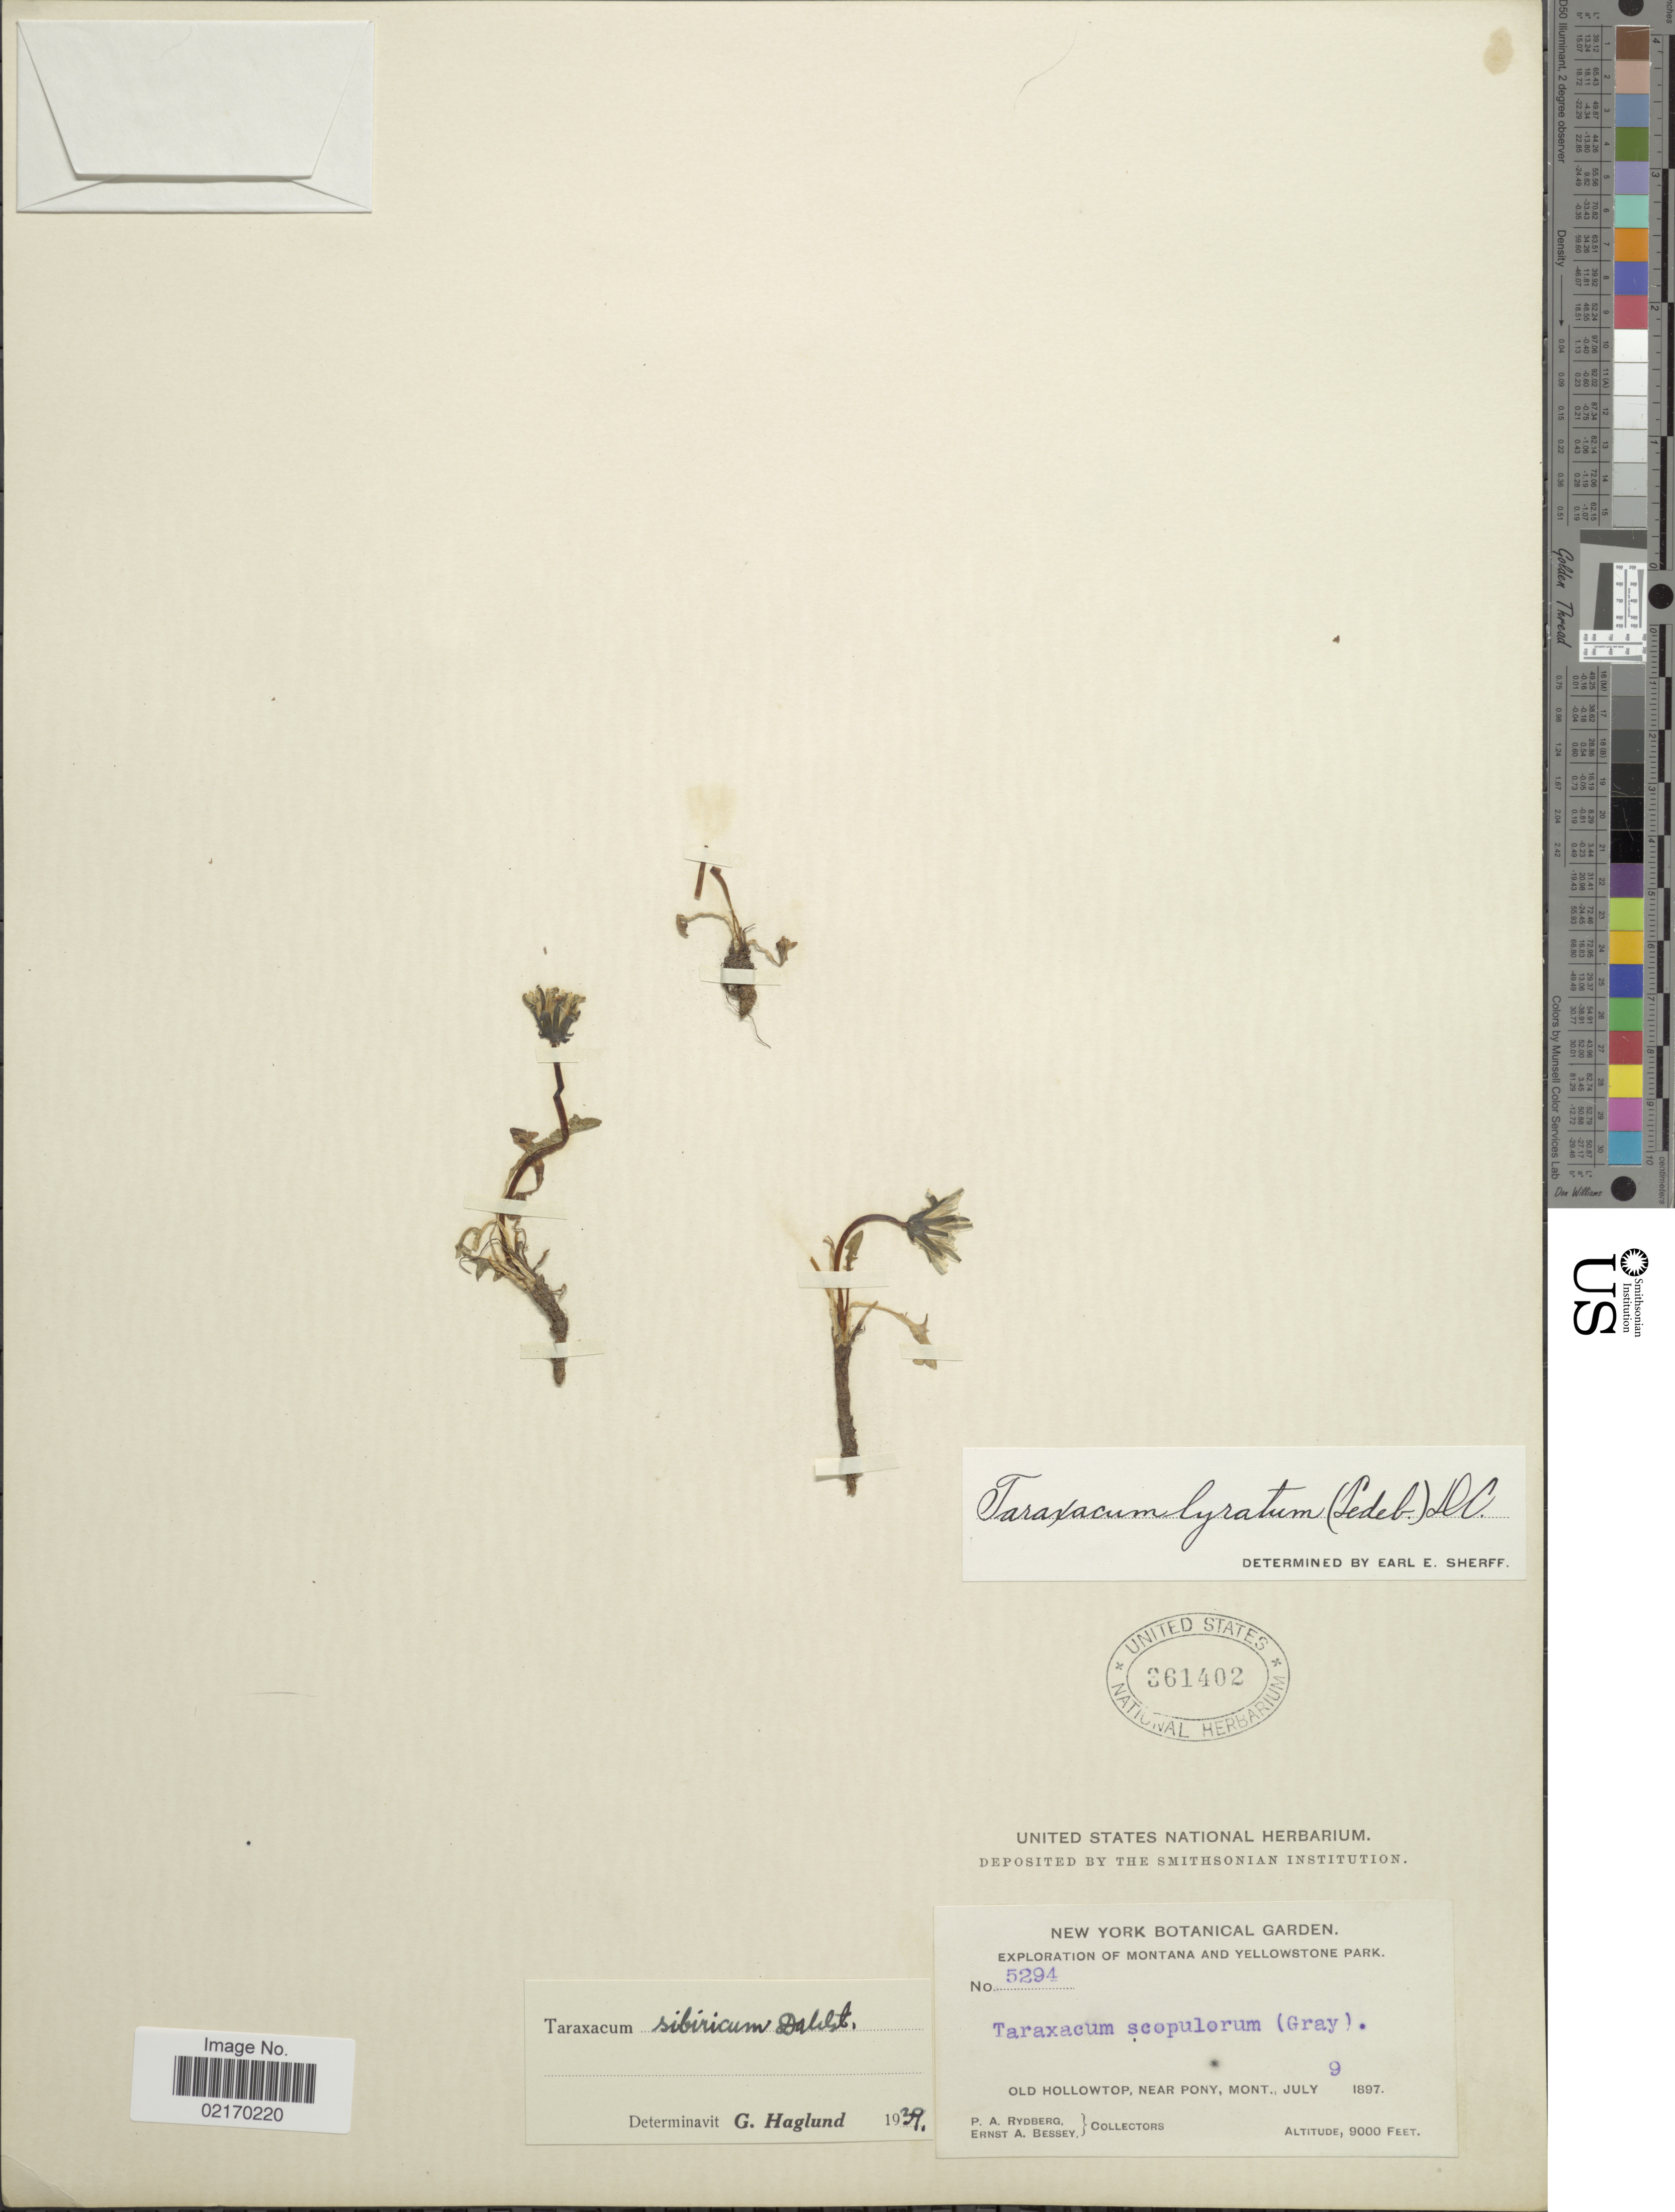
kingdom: Plantae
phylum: Tracheophyta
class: Magnoliopsida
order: Asterales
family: Asteraceae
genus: Taraxacum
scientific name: Taraxacum sibiricum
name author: Dahlst.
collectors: P. A. Rydberg & E. A. Bessey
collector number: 5294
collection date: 1897-07-09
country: United States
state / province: Montana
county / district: Madison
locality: Yellowstone Park. Old Hollowtop, near Pony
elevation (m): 2743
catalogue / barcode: US 361402